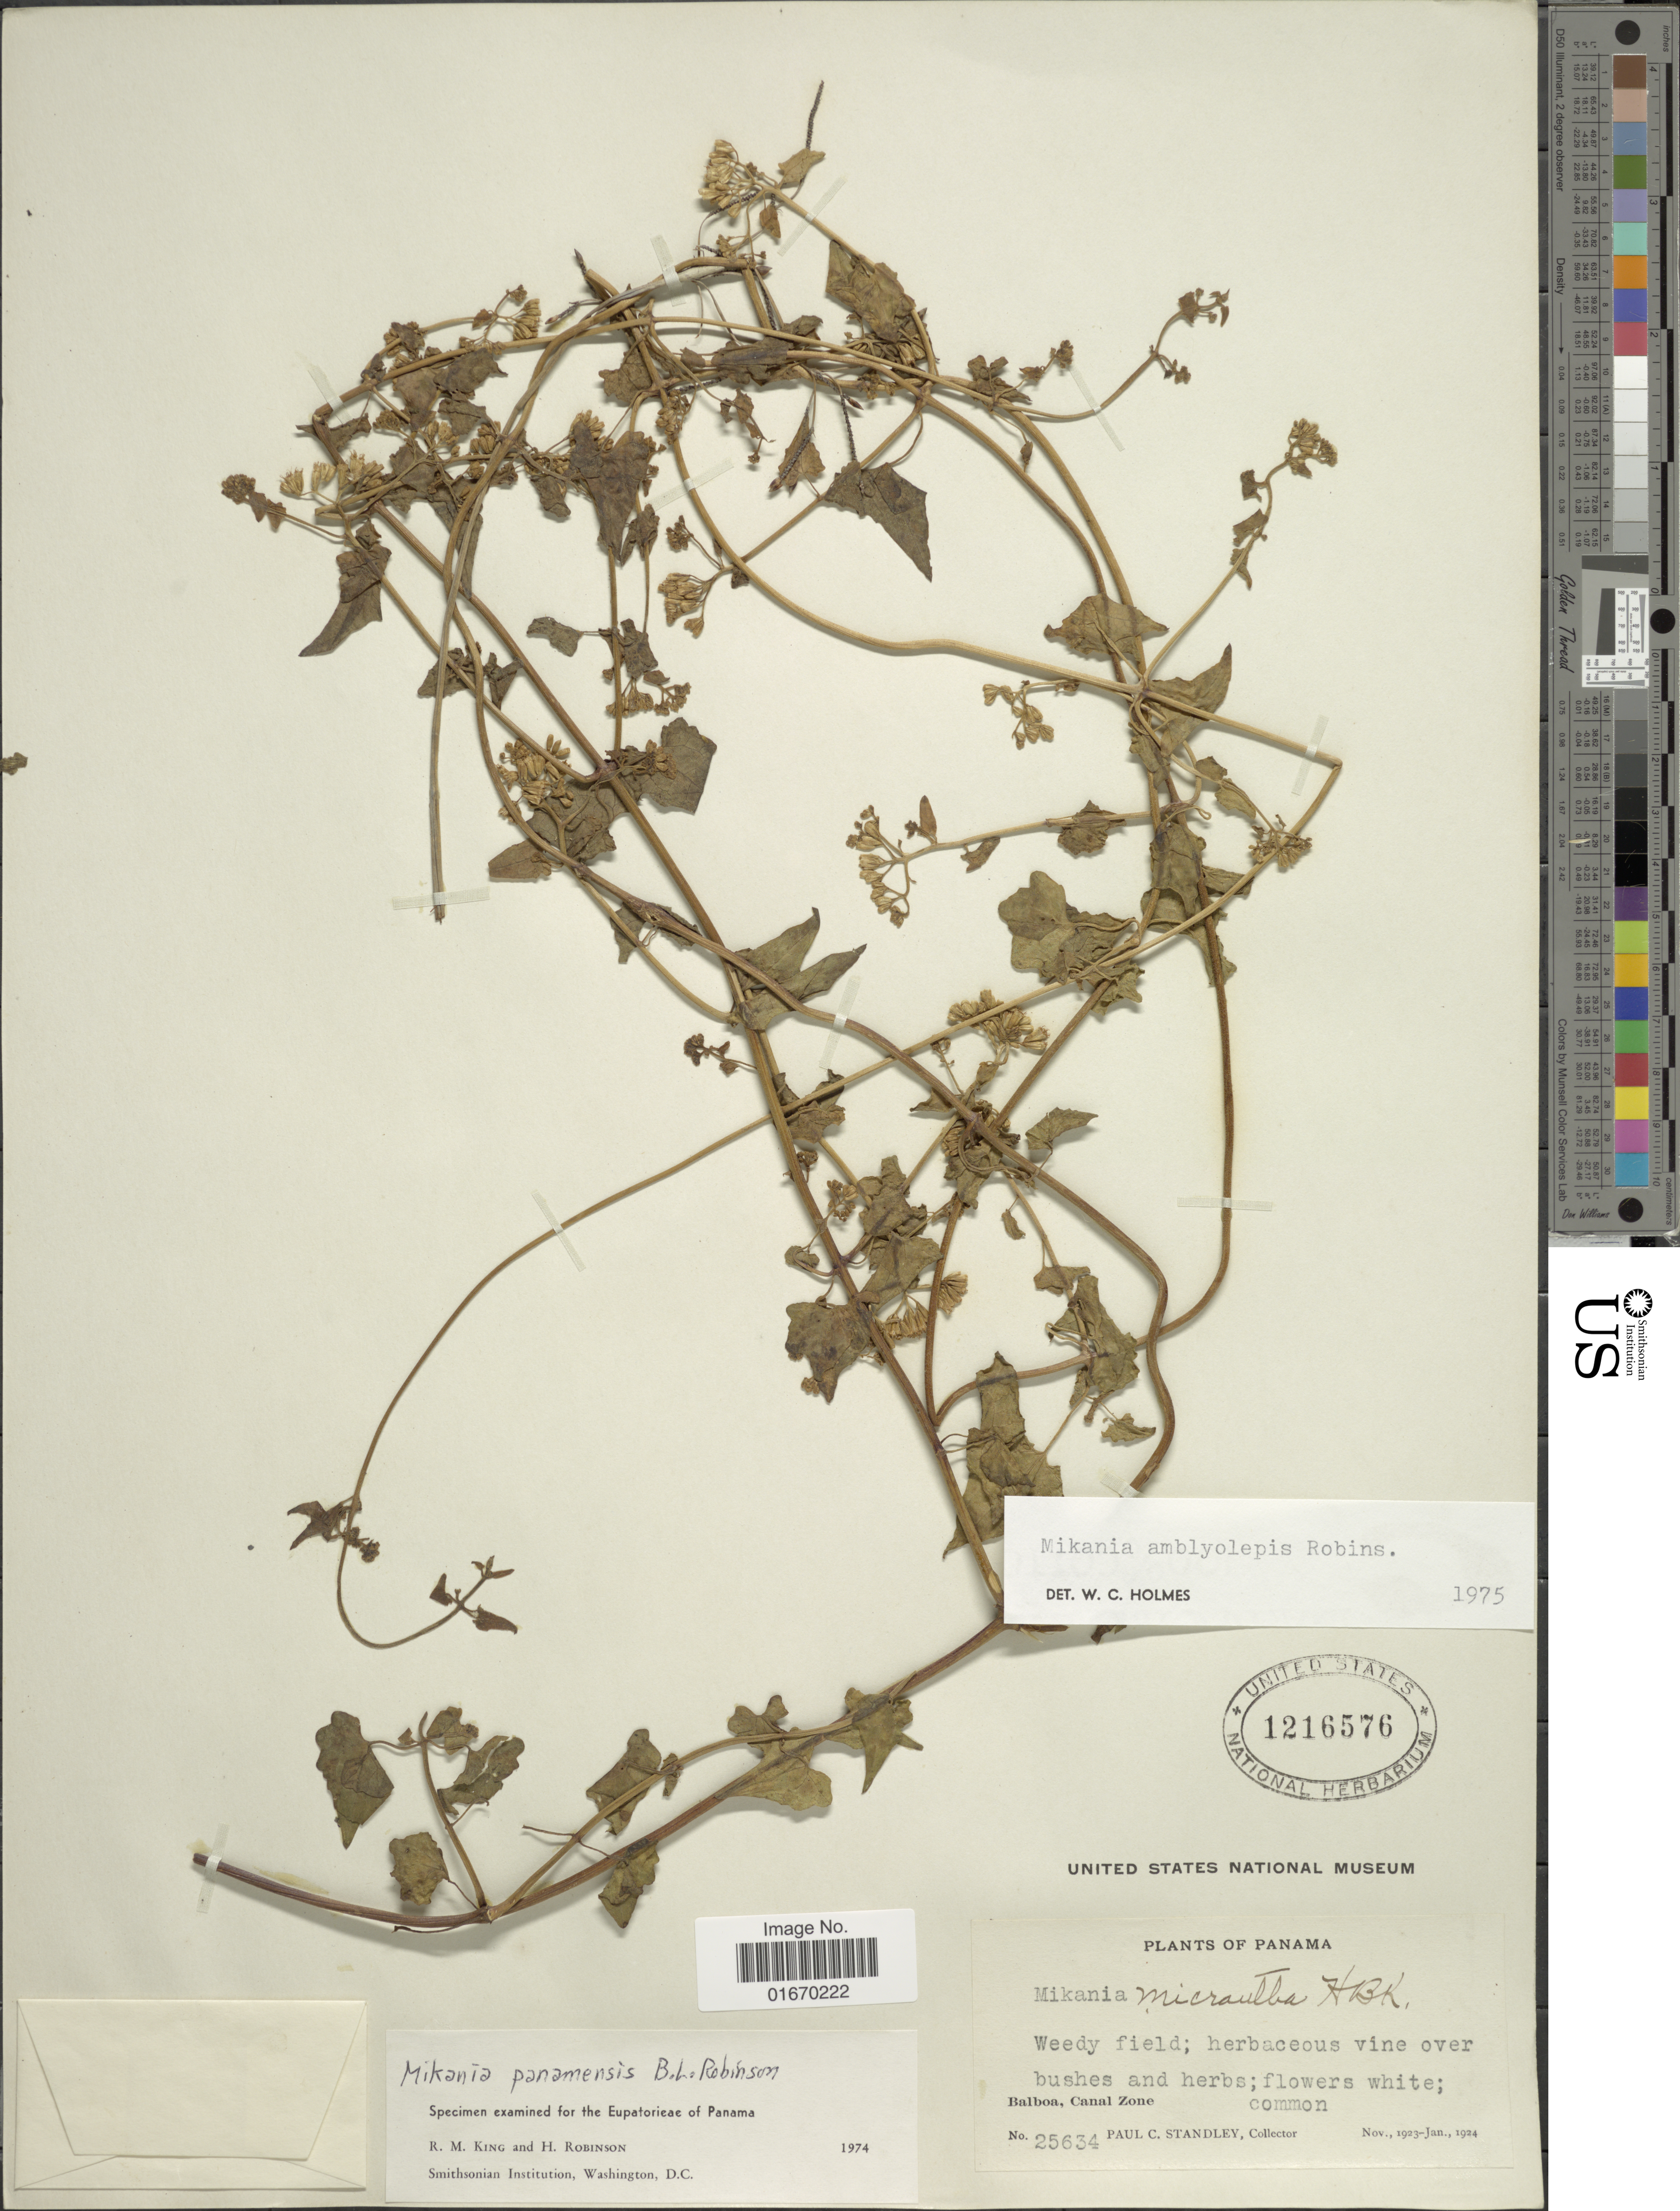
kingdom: Plantae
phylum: Tracheophyta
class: Magnoliopsida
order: Asterales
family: Asteraceae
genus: Mikania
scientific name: Mikania amblyolepis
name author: B.L. Rob.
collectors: P. C. Standley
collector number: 25634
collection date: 1923-11/1924-01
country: Panama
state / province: Colón / Panamá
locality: Balboa, Canal Zone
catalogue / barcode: US 1216576